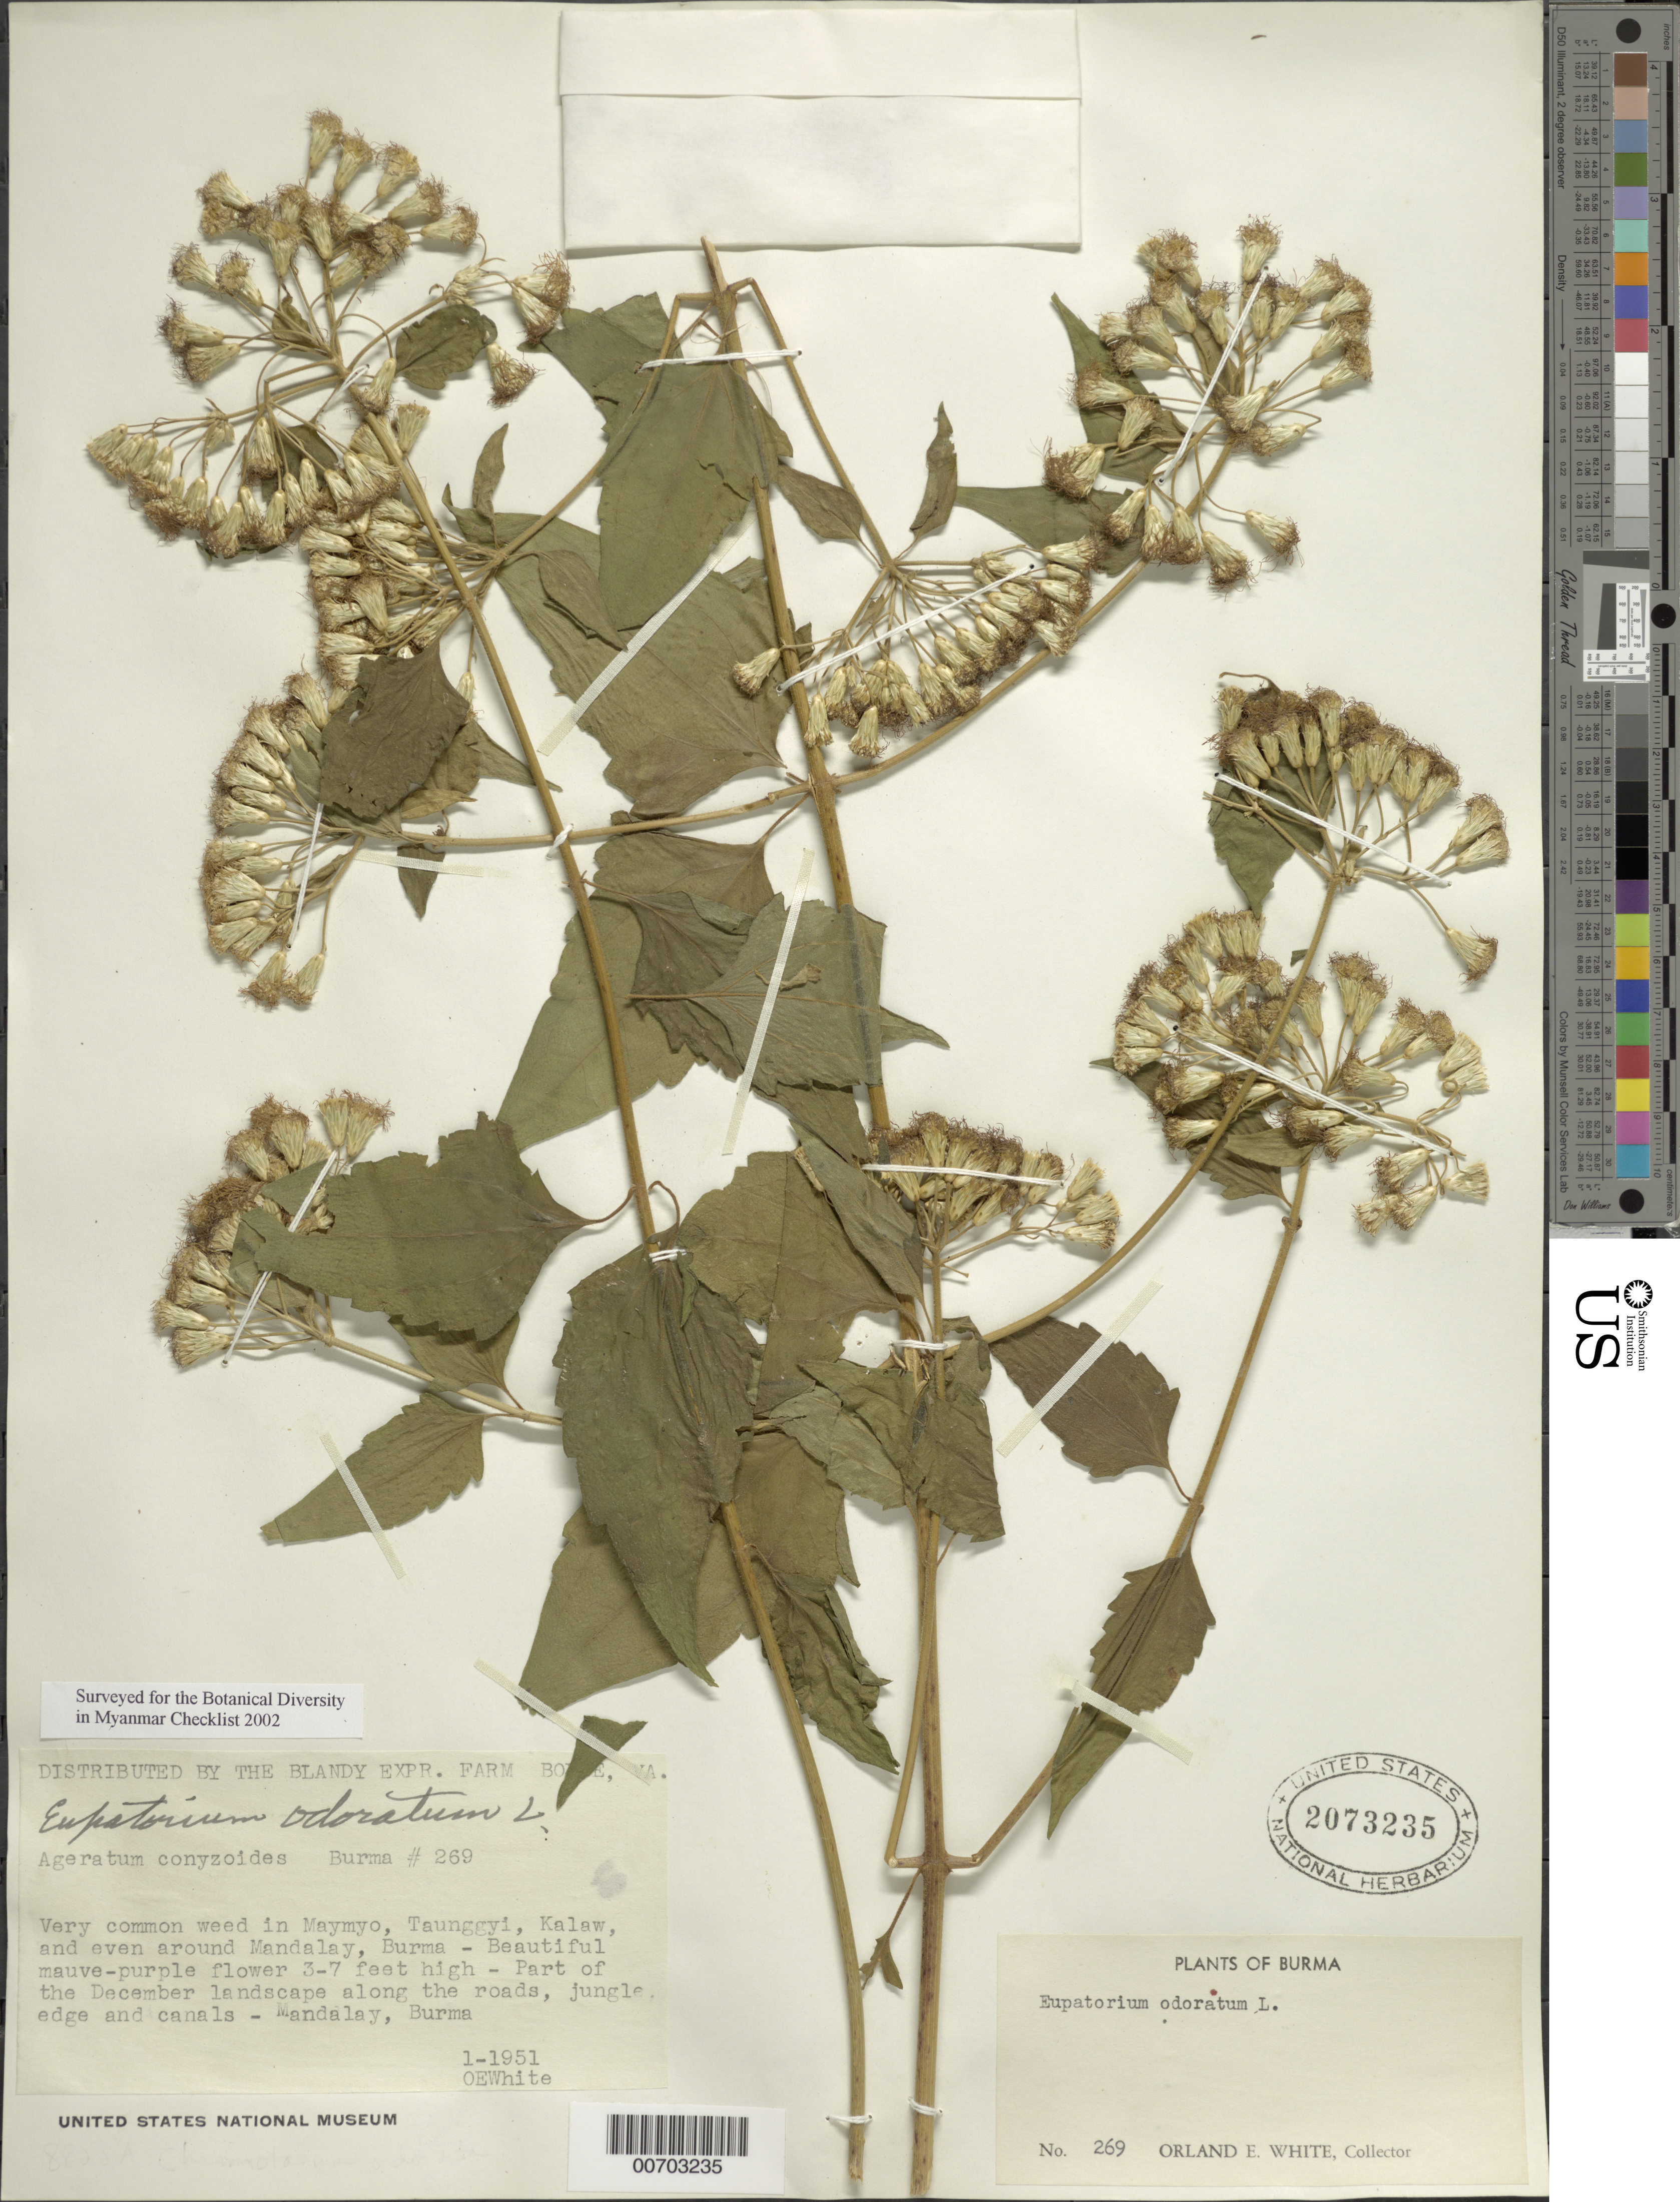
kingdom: Plantae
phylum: Tracheophyta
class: Magnoliopsida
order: Asterales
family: Asteraceae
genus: Chromolaena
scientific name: Chromolaena odorata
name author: (L.) R.M. King & H. Rob.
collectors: O. E. White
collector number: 269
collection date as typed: Jan 1951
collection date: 1951-01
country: Myanmar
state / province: Mandalay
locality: Maymyo, Taunggyi, Kalaw, Mandalay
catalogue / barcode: US 2073235